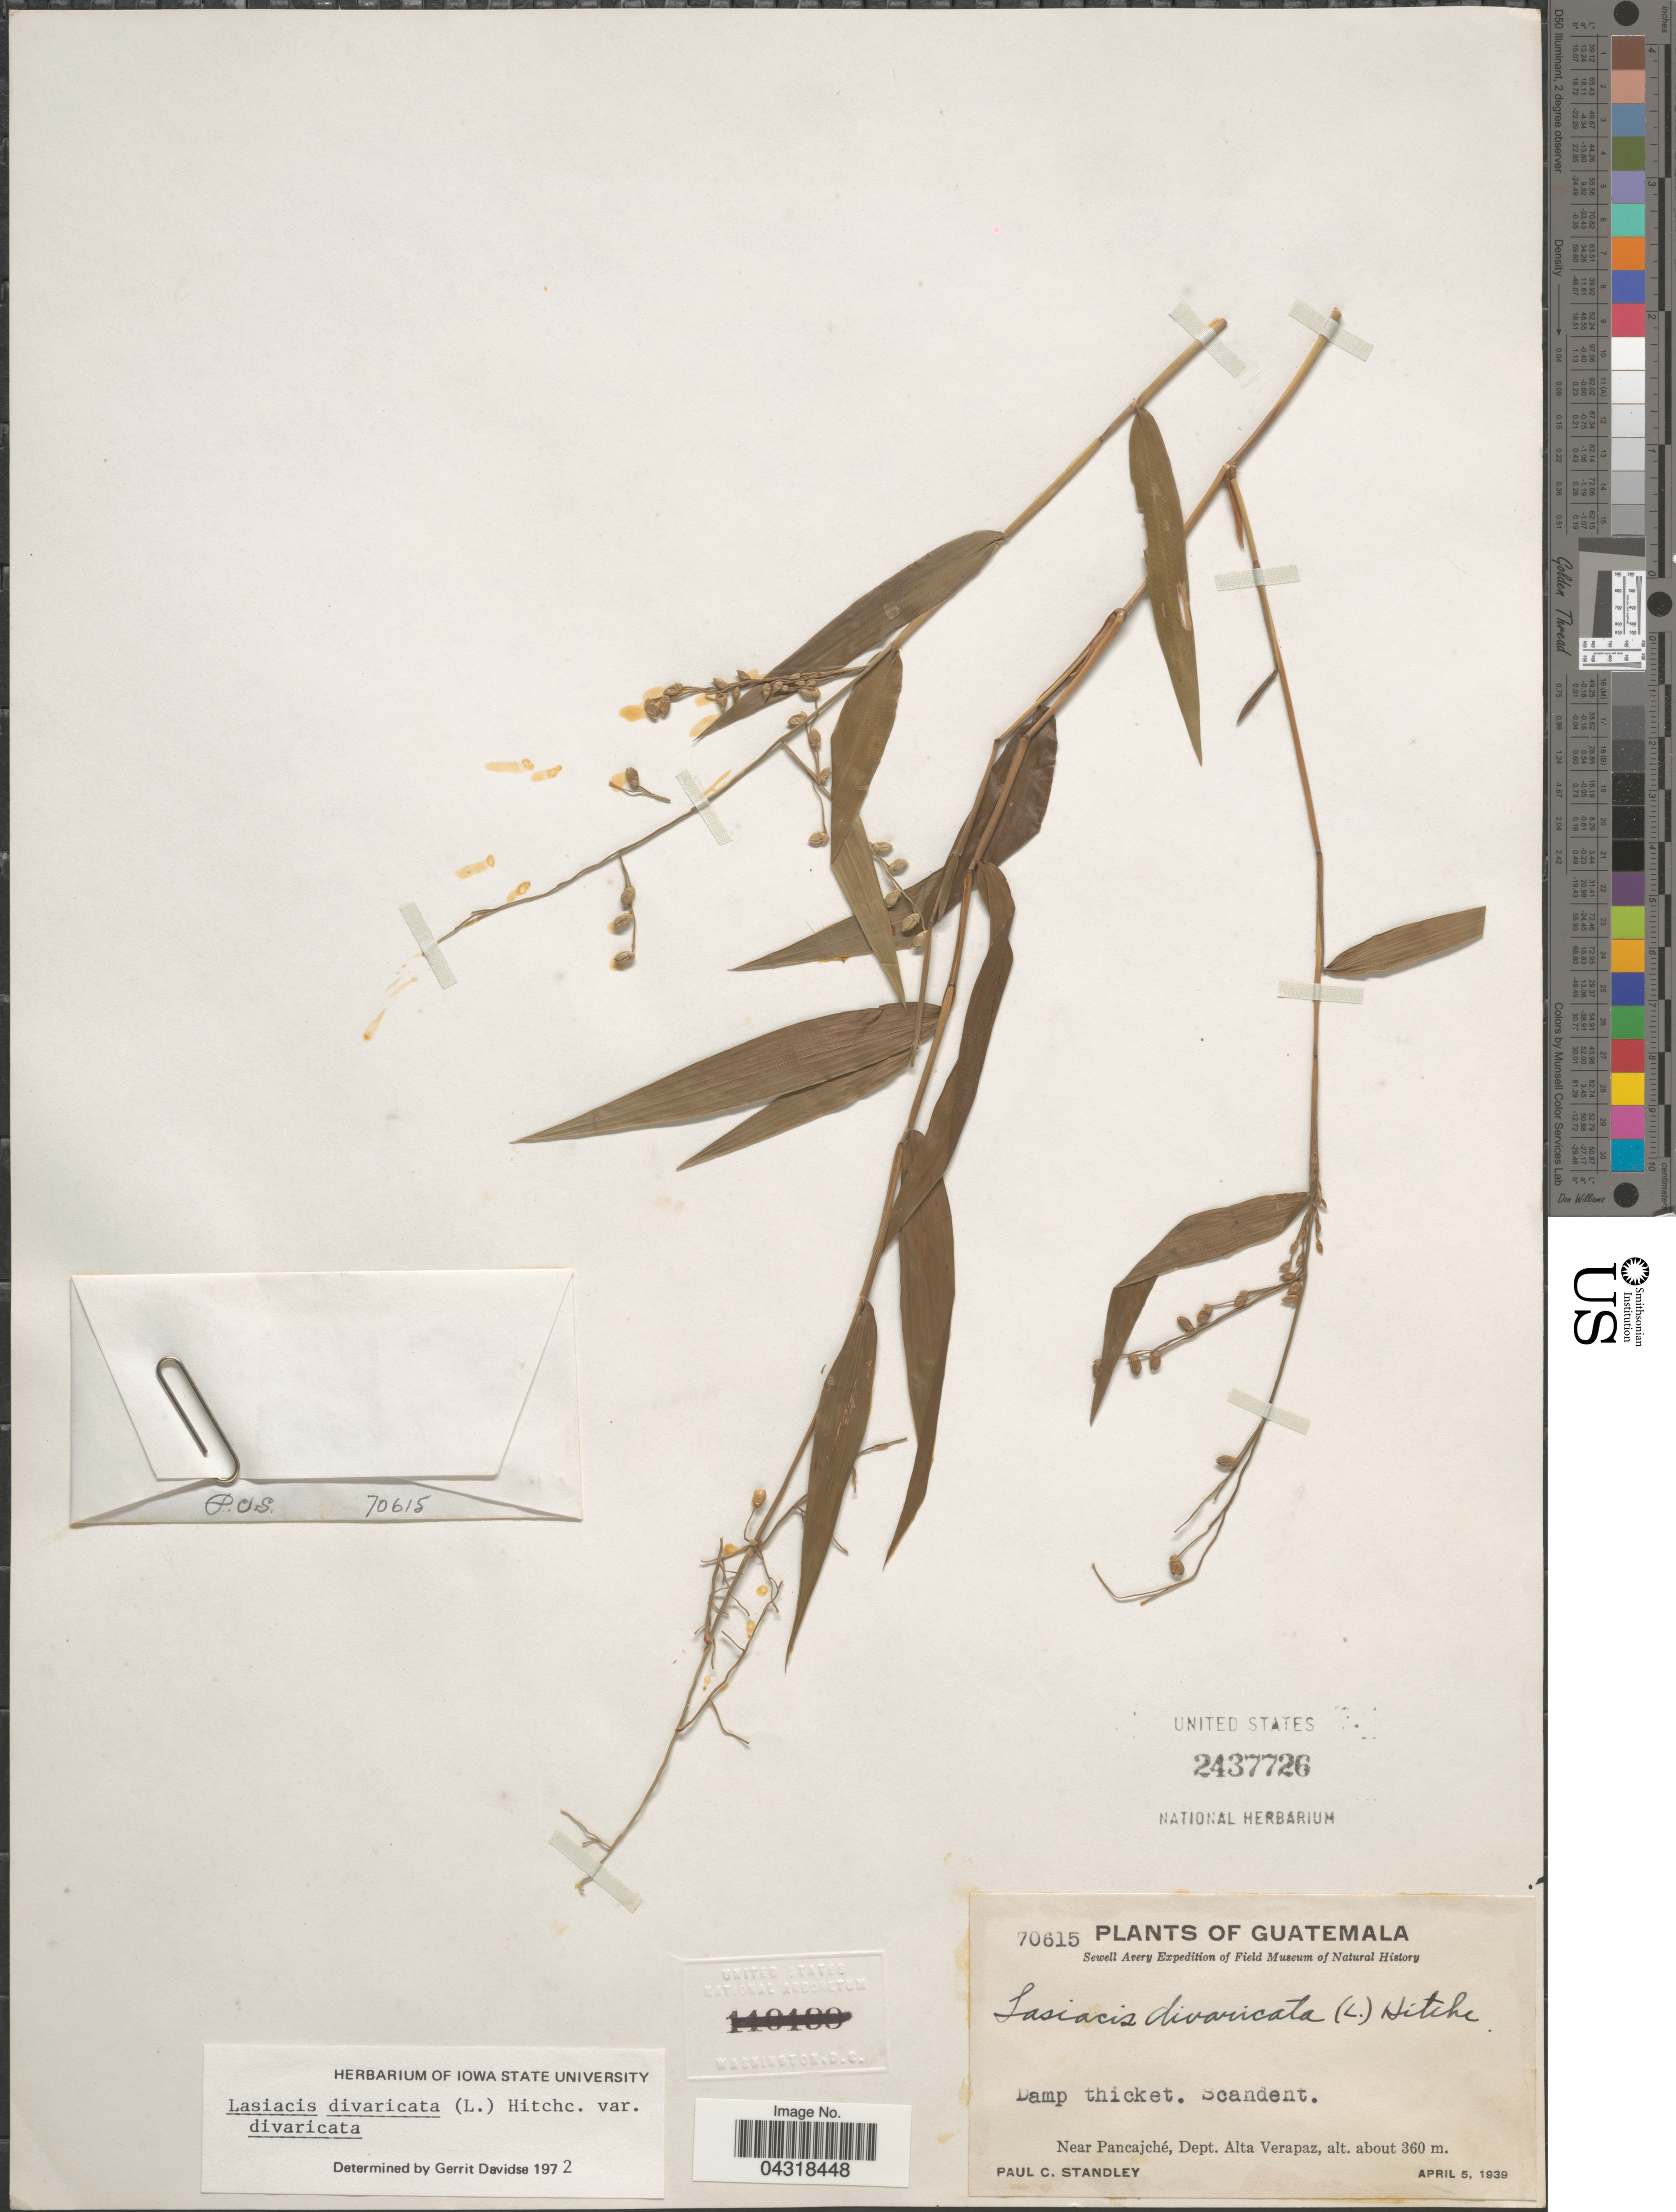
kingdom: Plantae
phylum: Tracheophyta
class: Liliopsida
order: Poales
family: Poaceae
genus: Lasiacis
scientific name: Lasiacis divaricata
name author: (L.) Hitchc.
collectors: P. C. Standley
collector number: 70615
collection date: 1939-04-05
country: Guatemala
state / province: Alta Verapaz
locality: Sewell Avery Expedition. Near Pancajché, Dept. Alta Verapaz.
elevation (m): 360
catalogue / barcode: US 2437726